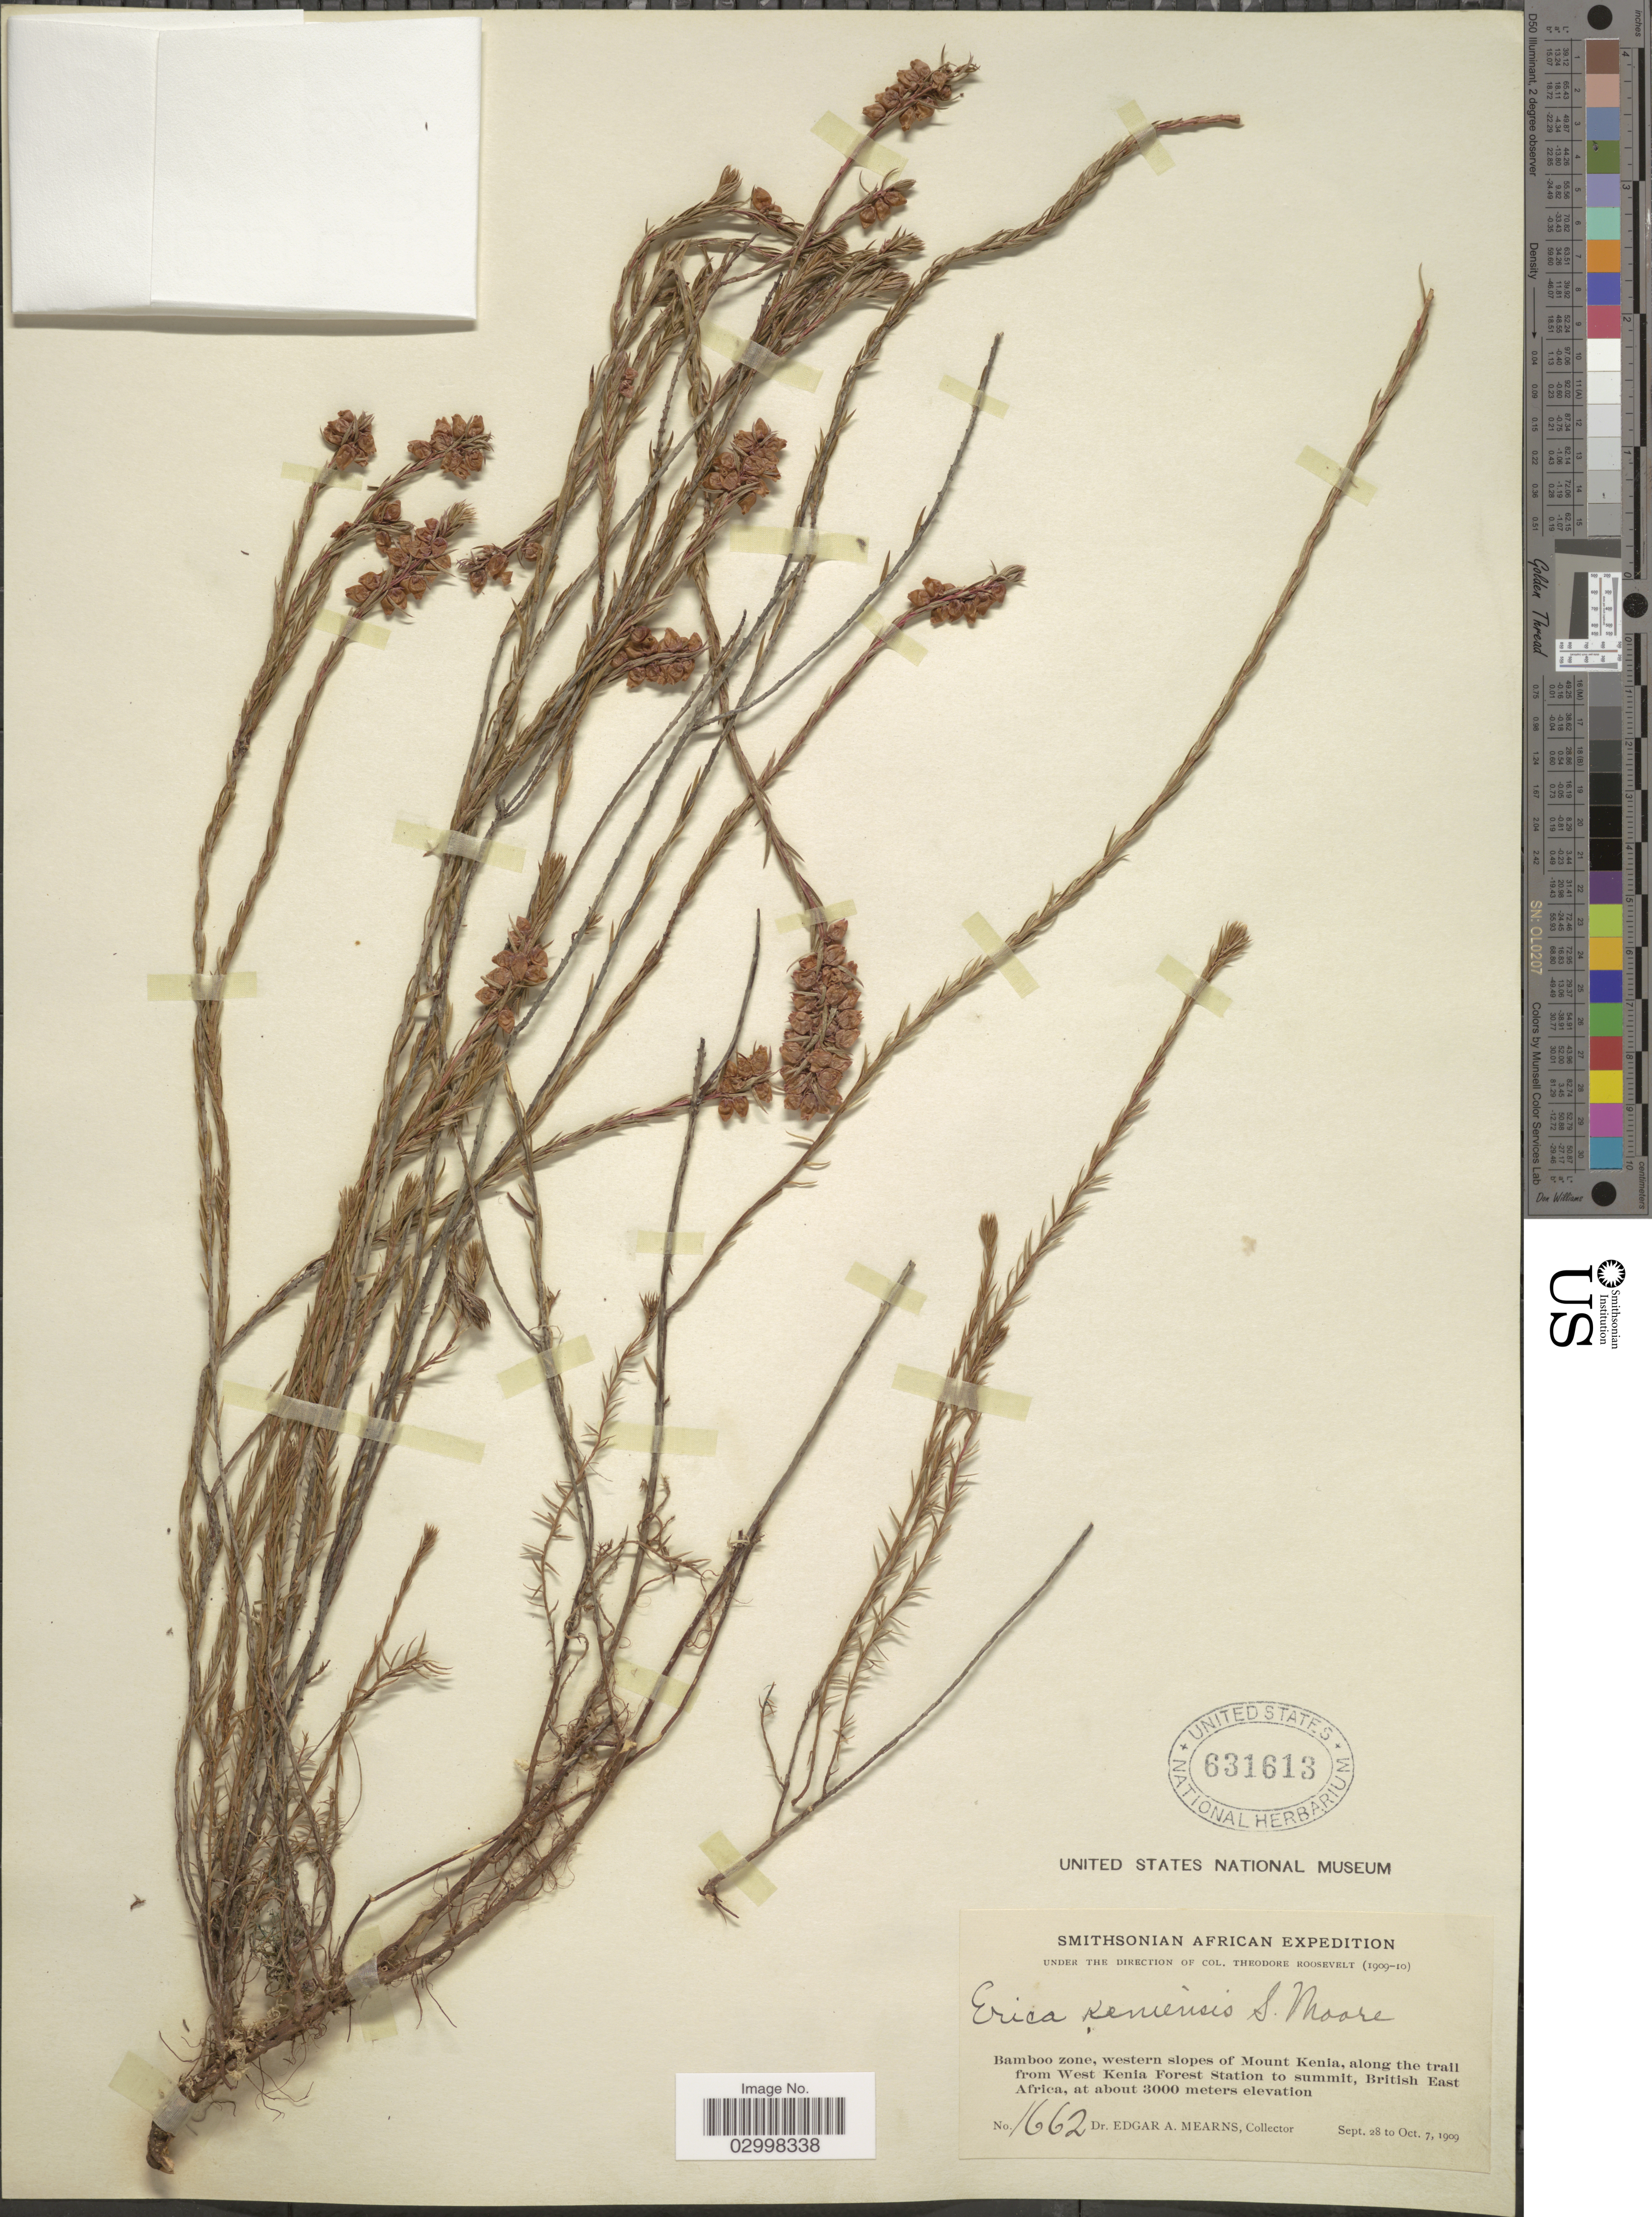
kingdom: Plantae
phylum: Tracheophyta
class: Magnoliopsida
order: Ericales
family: Ericaceae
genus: Erica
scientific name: Erica keniensis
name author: S. Moore in Standl.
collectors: E. A. Mearns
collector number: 1662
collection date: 1909-09-28/1909-10-07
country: Kenya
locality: Bamboo zone, western slopes of Mount Kenia, along the trail from West Kenia Forest Station to summit, British East Africa.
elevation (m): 3000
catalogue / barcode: US 631613